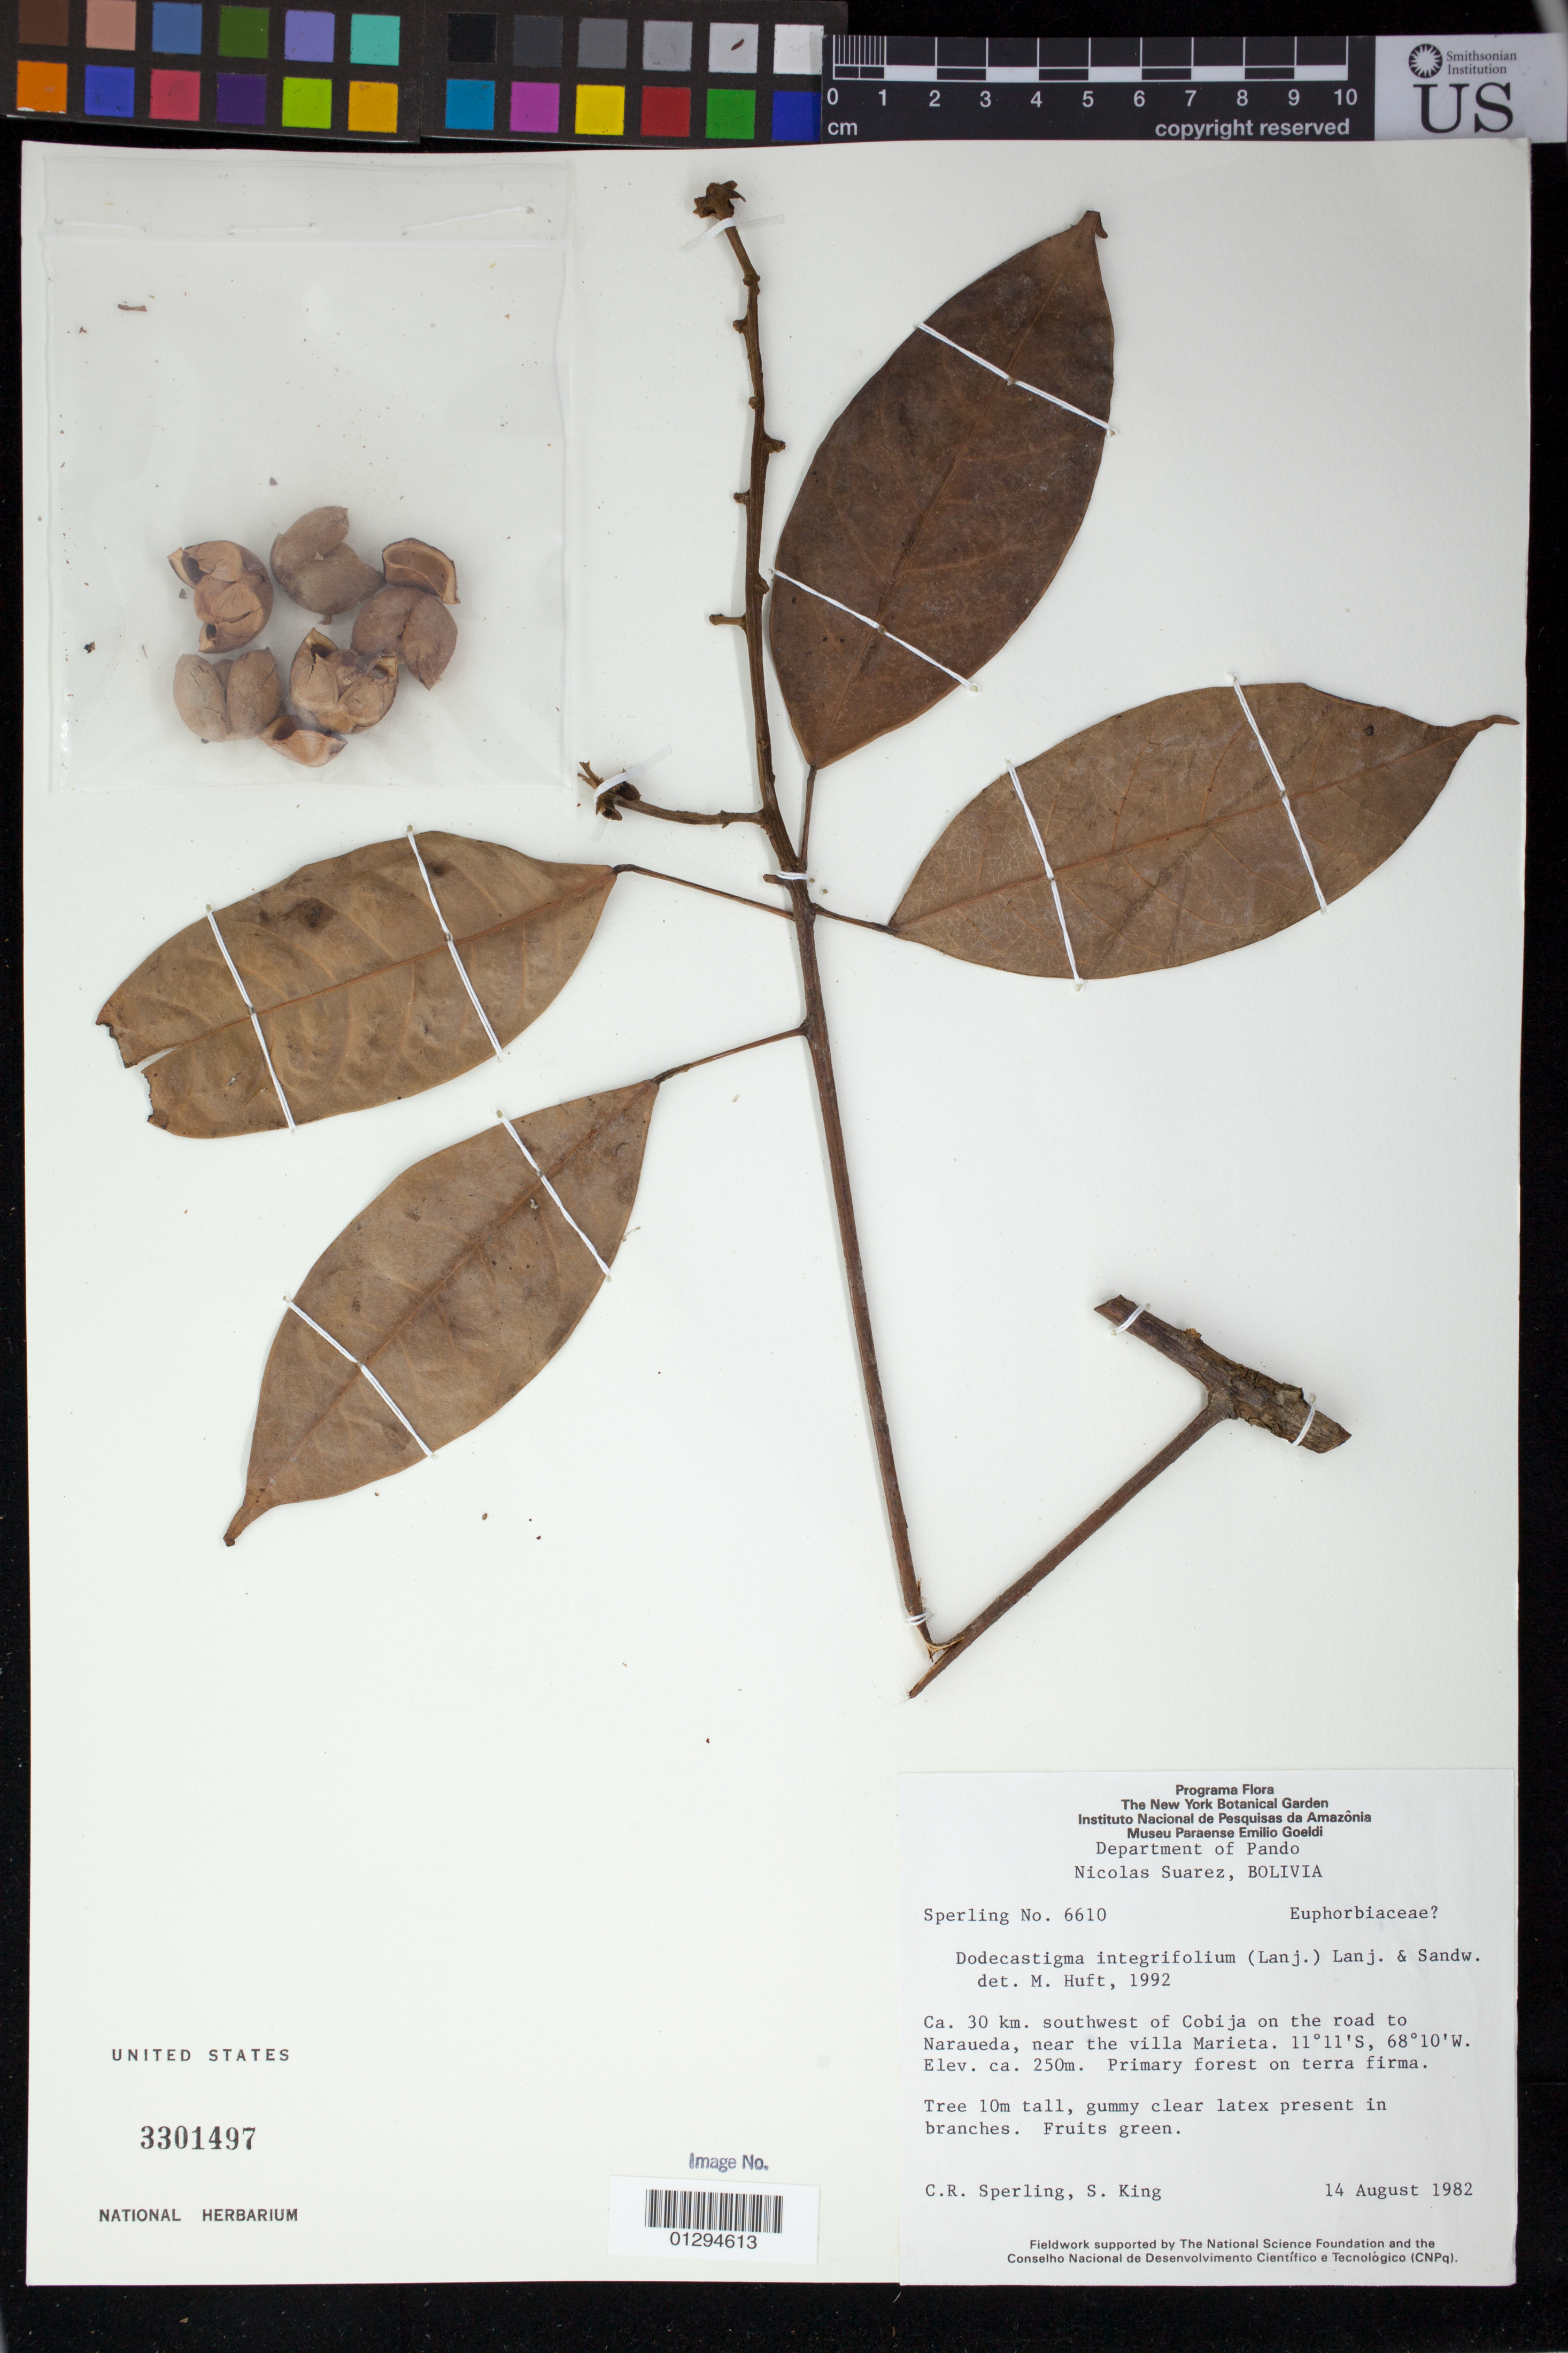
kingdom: Plantae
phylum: Tracheophyta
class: Magnoliopsida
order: Malpighiales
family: Euphorbiaceae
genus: Dodecastigma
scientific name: Dodecastigma integrifolium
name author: (Lanj.) Lanj. & Sandwith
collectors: C. R. Sperling & S. King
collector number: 6610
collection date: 1982-08-14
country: Bolivia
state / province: Pando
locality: Nicolas Suarez. Ca. 30 km. southwest of Cobija on the road to Naraueda, near the villa Marieta.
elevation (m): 250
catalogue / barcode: US 3301497